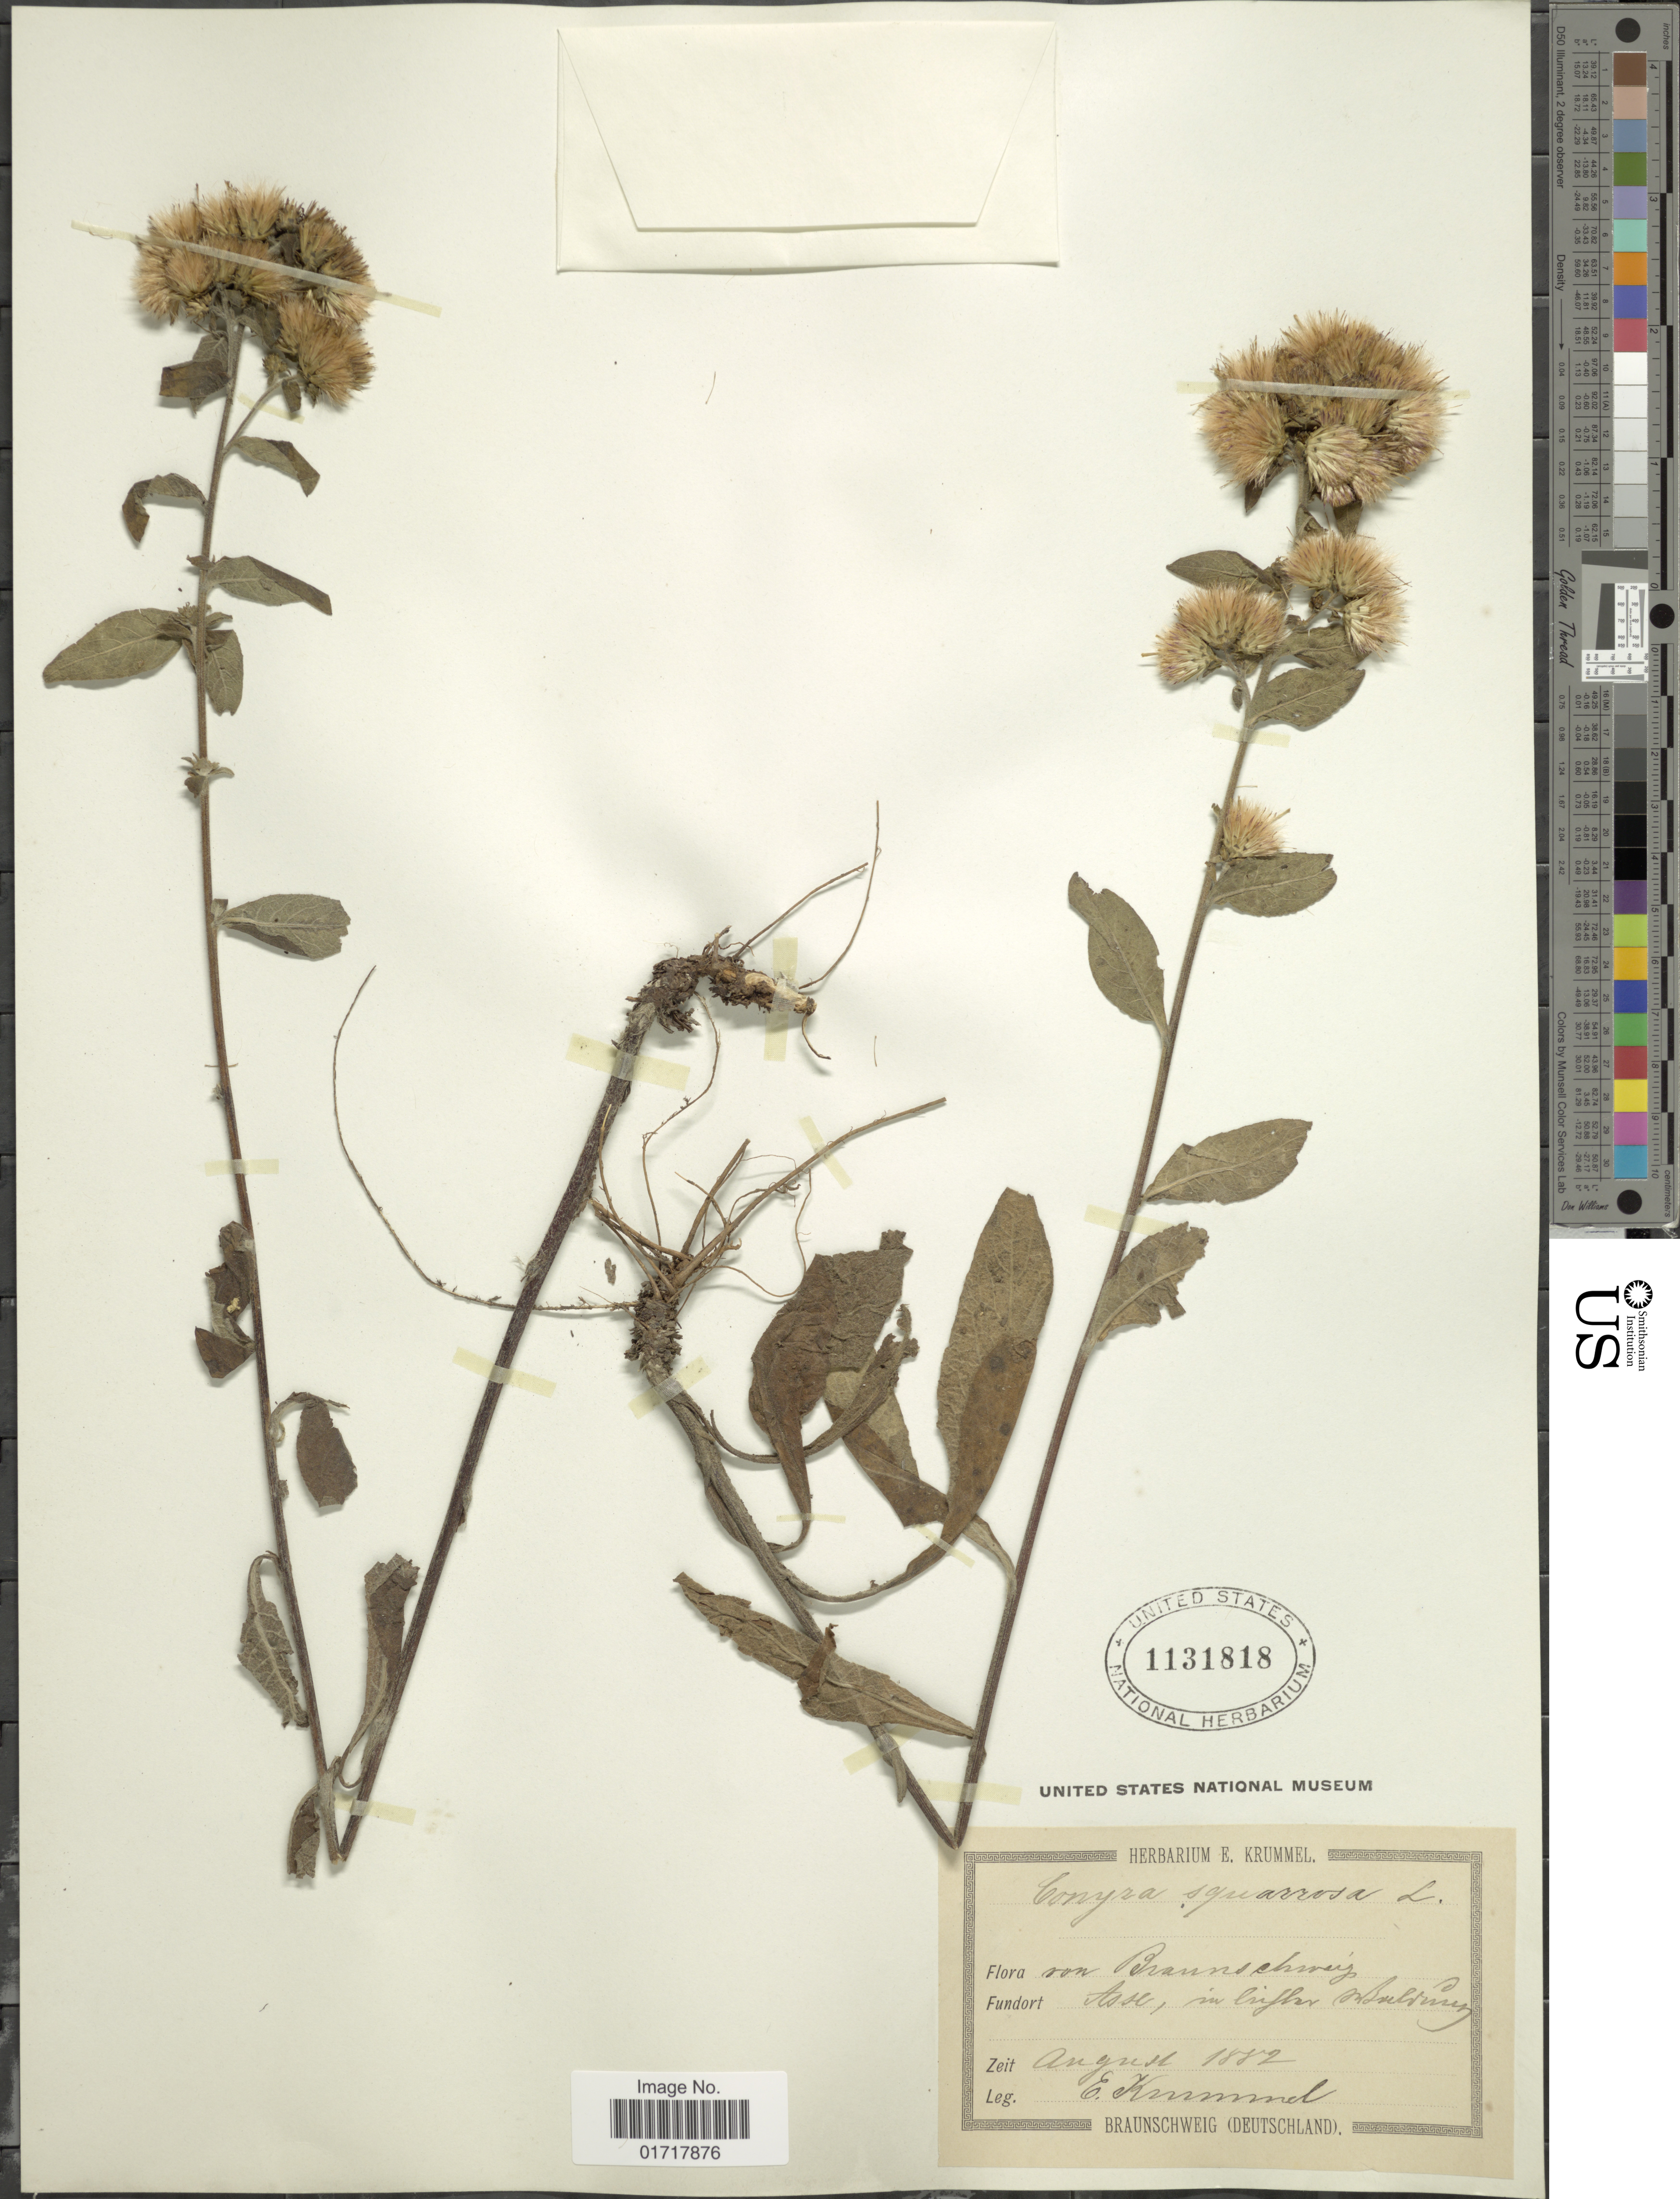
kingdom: Plantae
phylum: Tracheophyta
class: Magnoliopsida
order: Asterales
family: Asteraceae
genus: Conyza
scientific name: Conyza squamosa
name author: Bory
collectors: E. Krummel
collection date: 1882-08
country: Germany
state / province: Niedersachsen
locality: Braunschweiz, Asse, in [illegible text].[interpreted]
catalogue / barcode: US 1131818